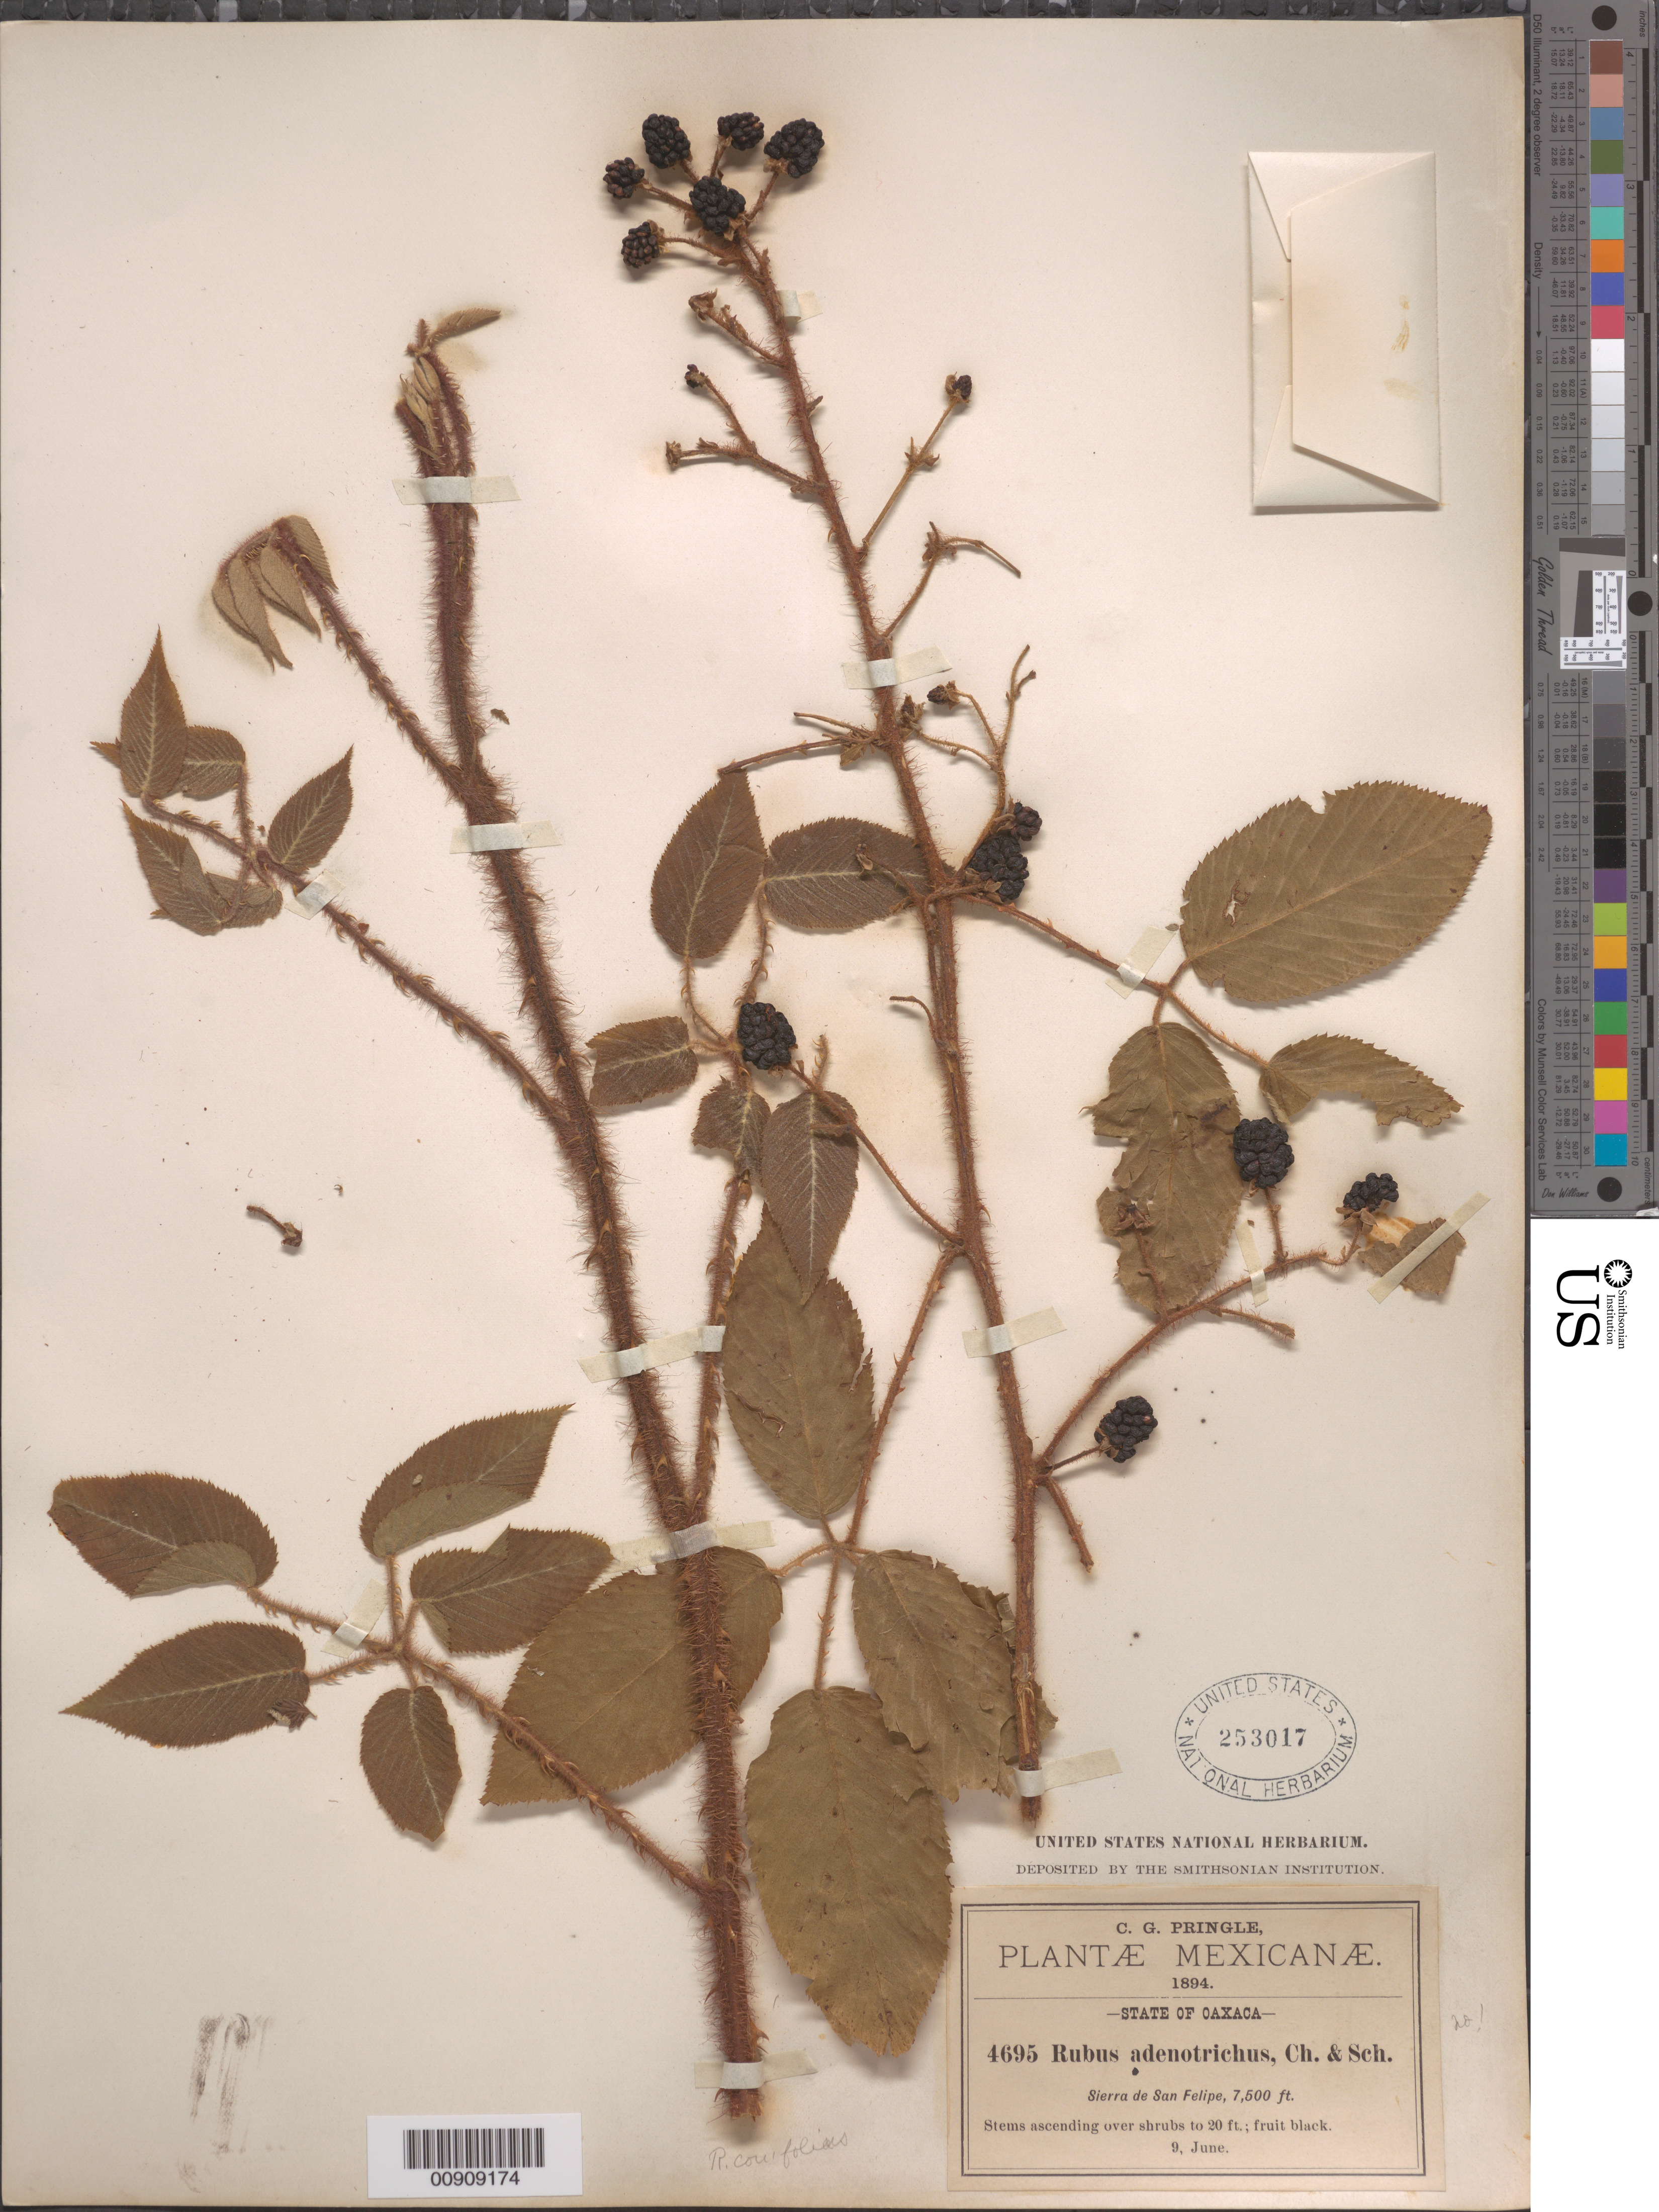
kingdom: Plantae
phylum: Tracheophyta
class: Magnoliopsida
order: Rosales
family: Rosaceae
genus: Rubus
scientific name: Rubus adenotrichos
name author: Schltdl.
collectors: C. G. Pringle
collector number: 4695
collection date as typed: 09 Jun 1894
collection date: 1894-06-09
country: Mexico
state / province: Oaxaca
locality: Sierra de San Felipe, State of Oaxaca.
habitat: Over shrubs.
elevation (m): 2286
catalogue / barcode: US 253017